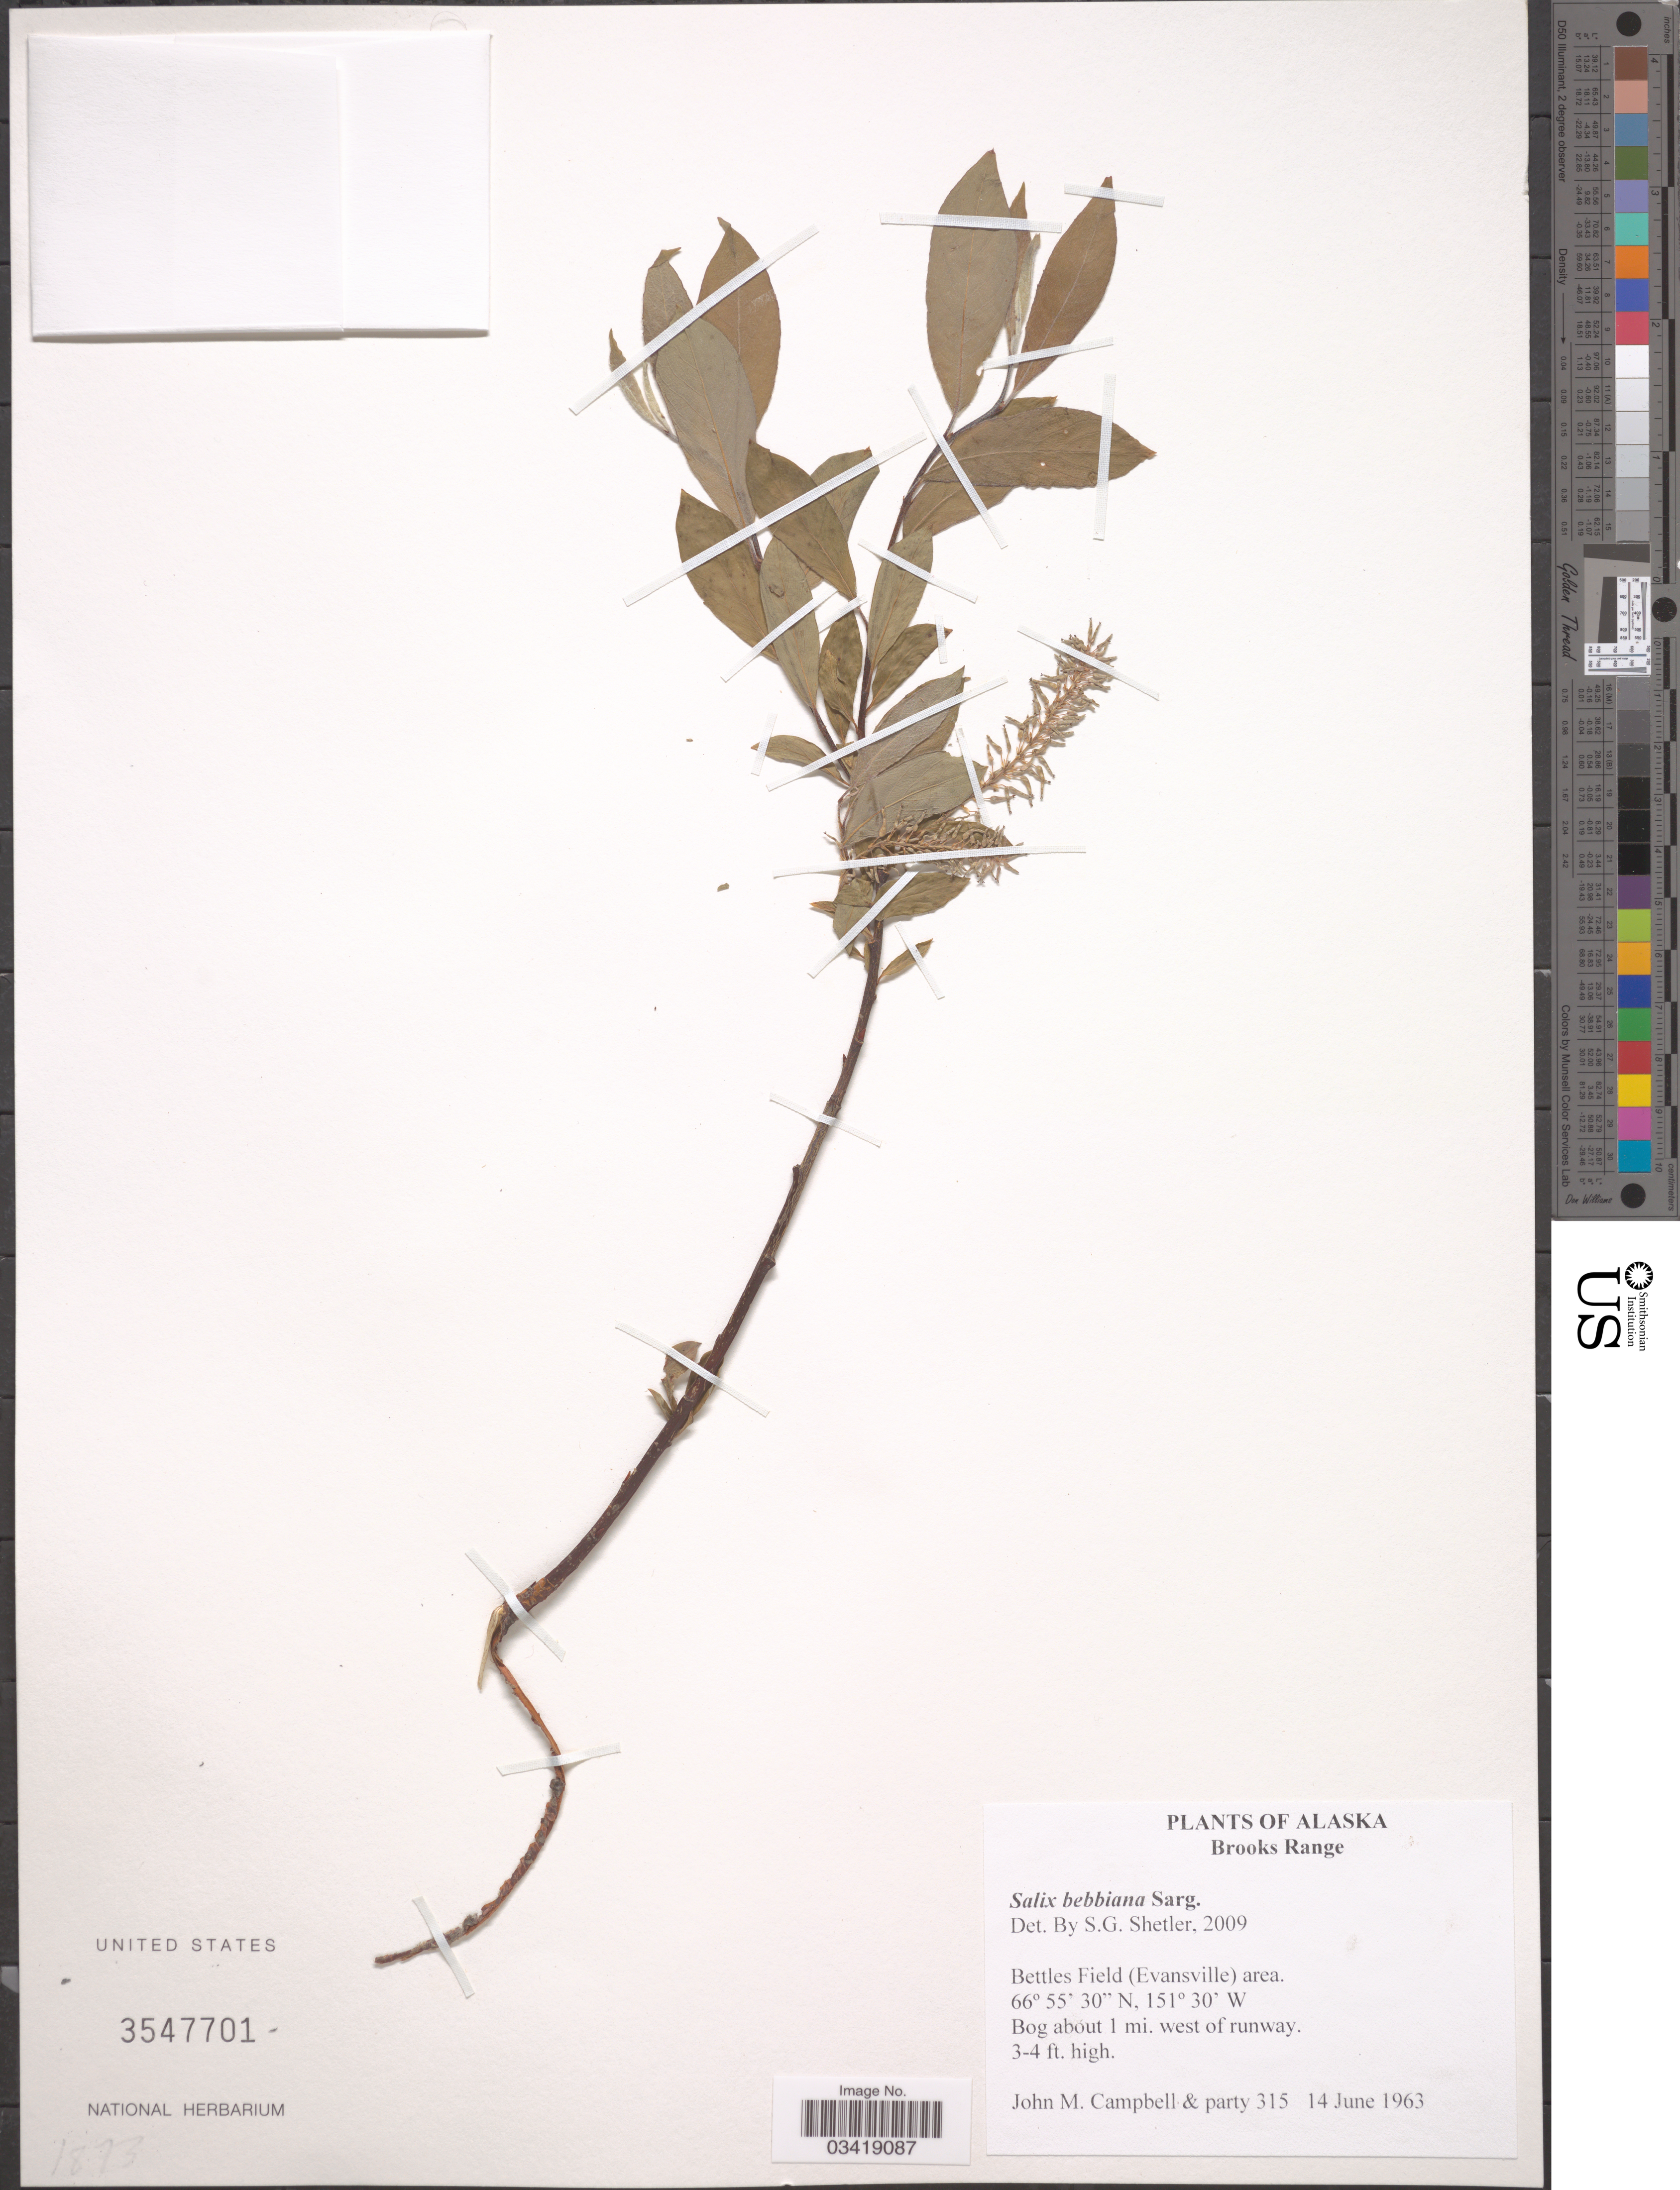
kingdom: Plantae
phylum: Tracheophyta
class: Magnoliopsida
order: Malpighiales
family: Salicaceae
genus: Salix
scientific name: Salix bebbiana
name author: Sarg.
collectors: J. M. Campbell & Party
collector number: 315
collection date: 1963-06-14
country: United States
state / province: Alaska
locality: Brooks Range, Bettles Field (Evansville) area. Bog about 1 mi. west of runway.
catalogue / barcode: US 3547701